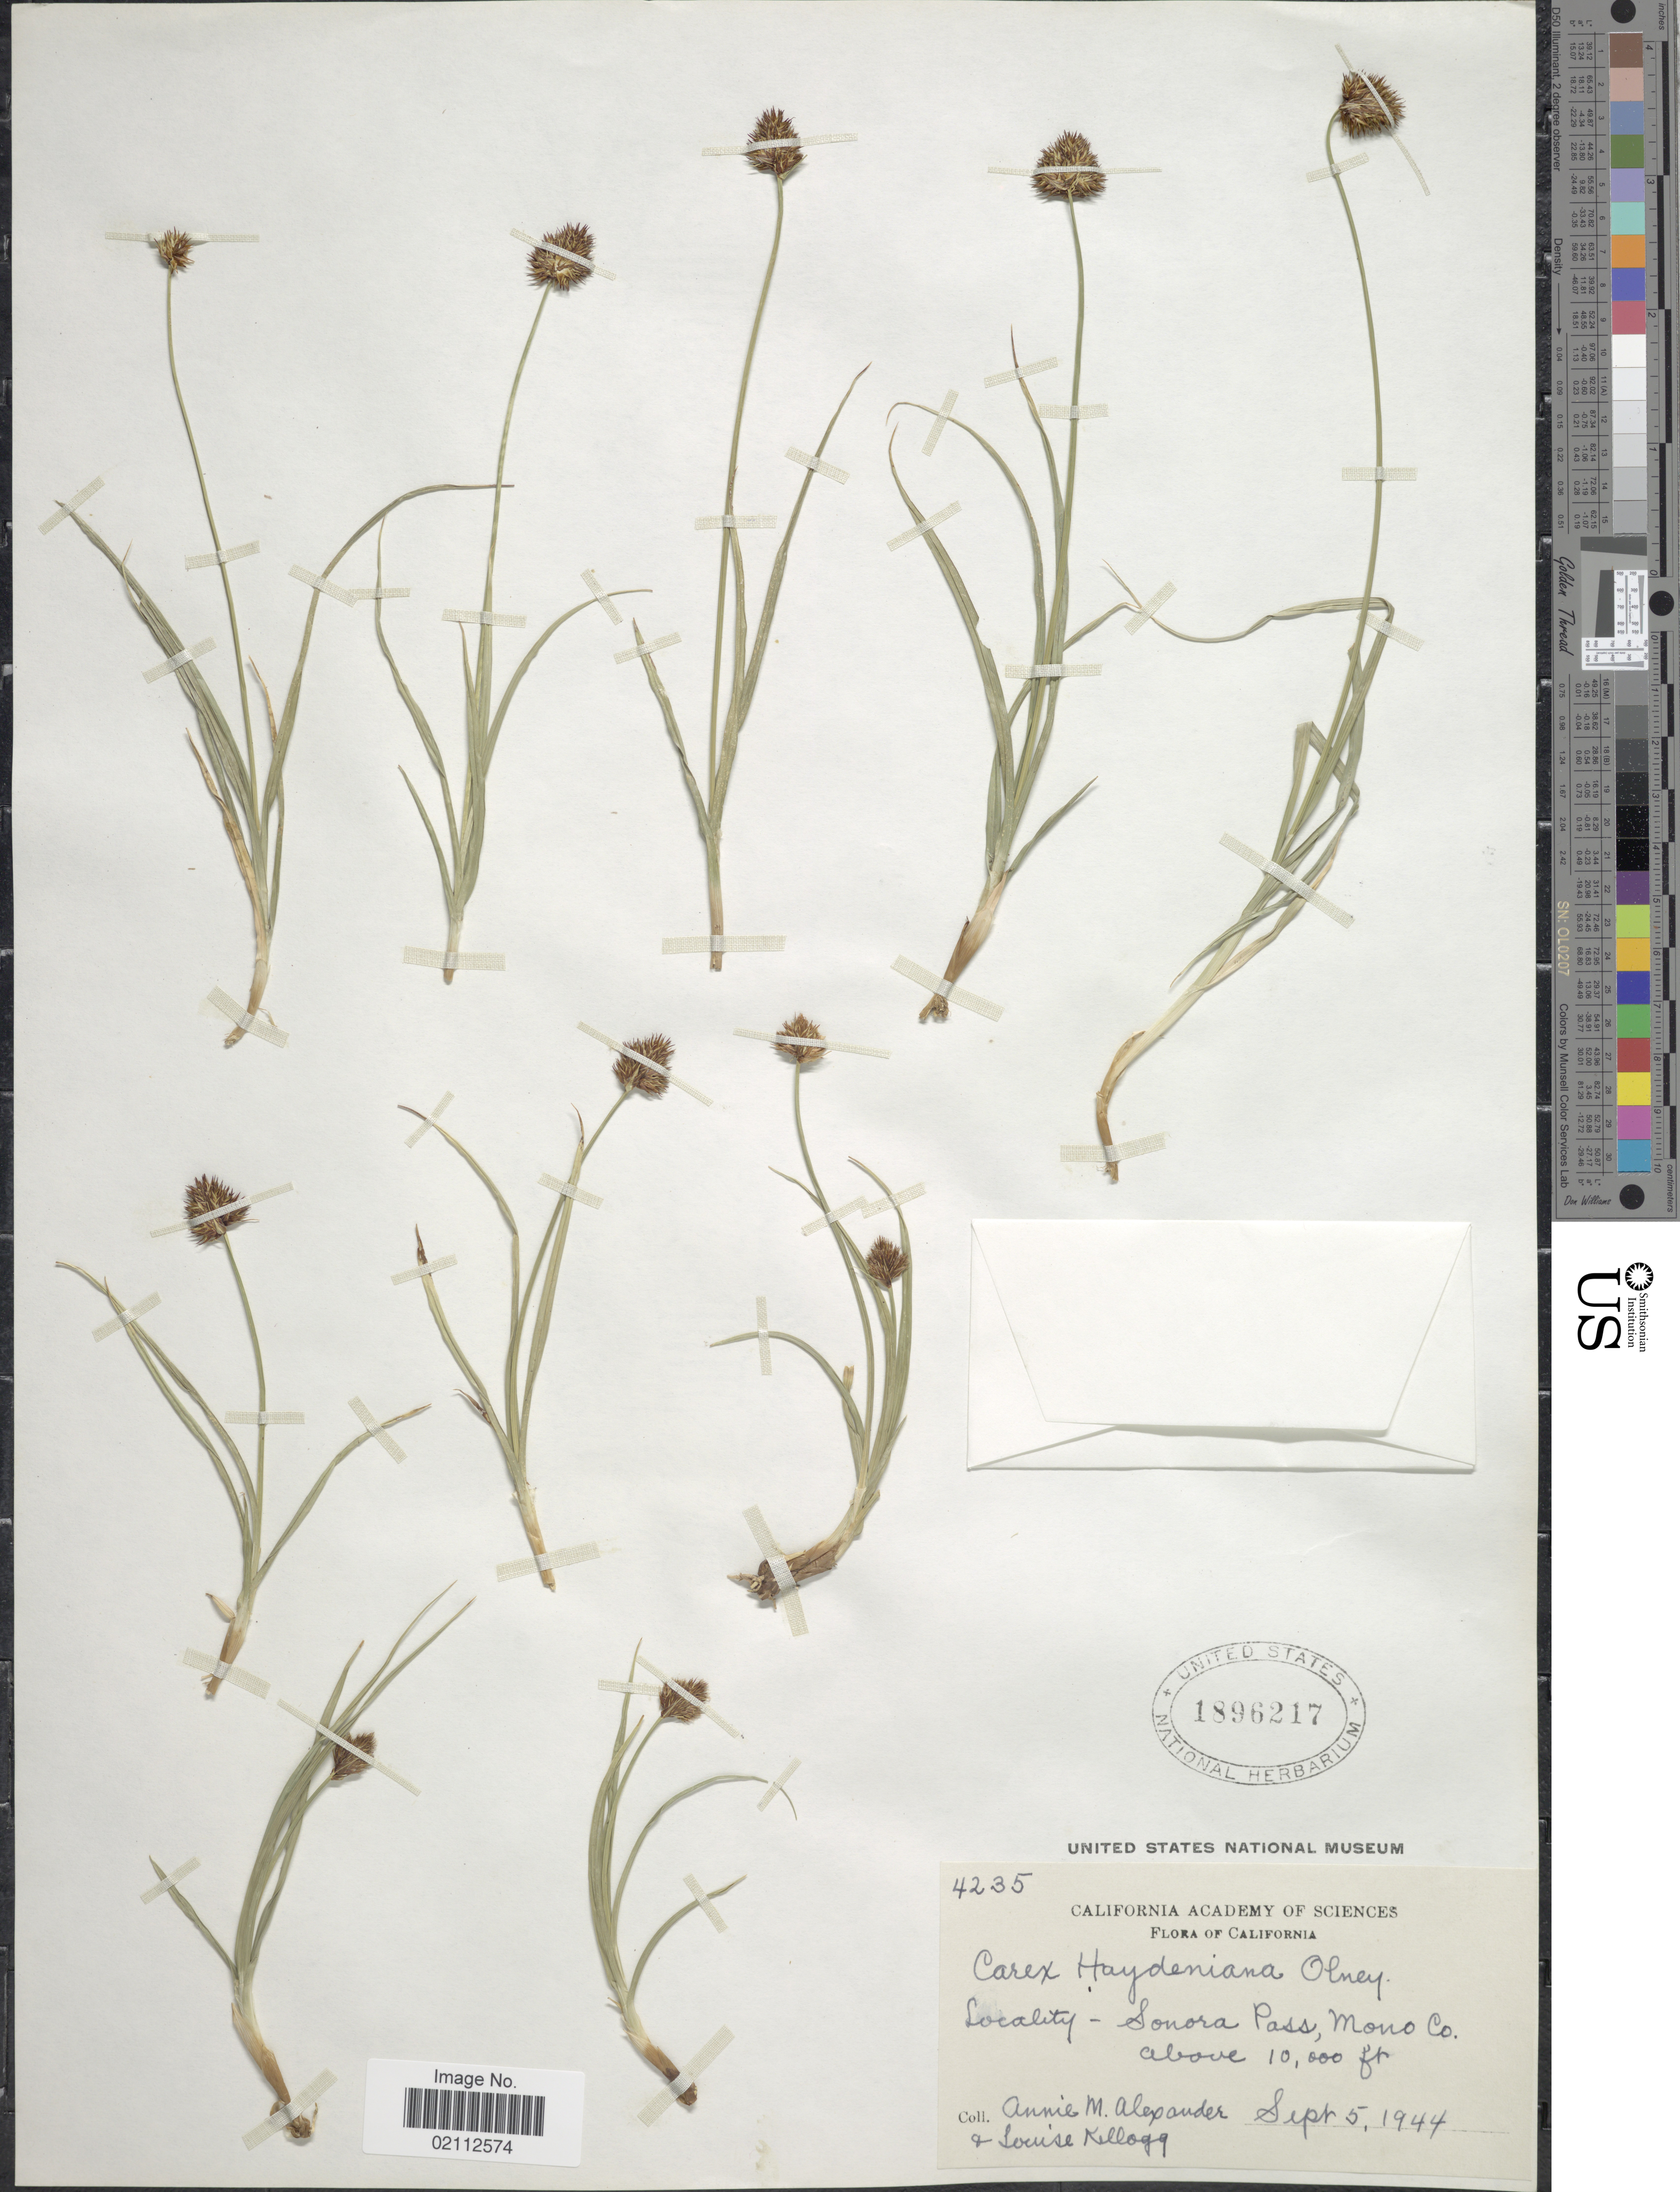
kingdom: Plantae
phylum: Tracheophyta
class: Liliopsida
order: Poales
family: Cyperaceae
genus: Carex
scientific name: Carex haydeniana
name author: Olney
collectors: A. M. Alexander & L. Kellogg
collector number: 4235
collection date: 1944-09-05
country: United States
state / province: California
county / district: Mono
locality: Sonora Pass, Mono Co.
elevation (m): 3048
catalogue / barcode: US 1896217